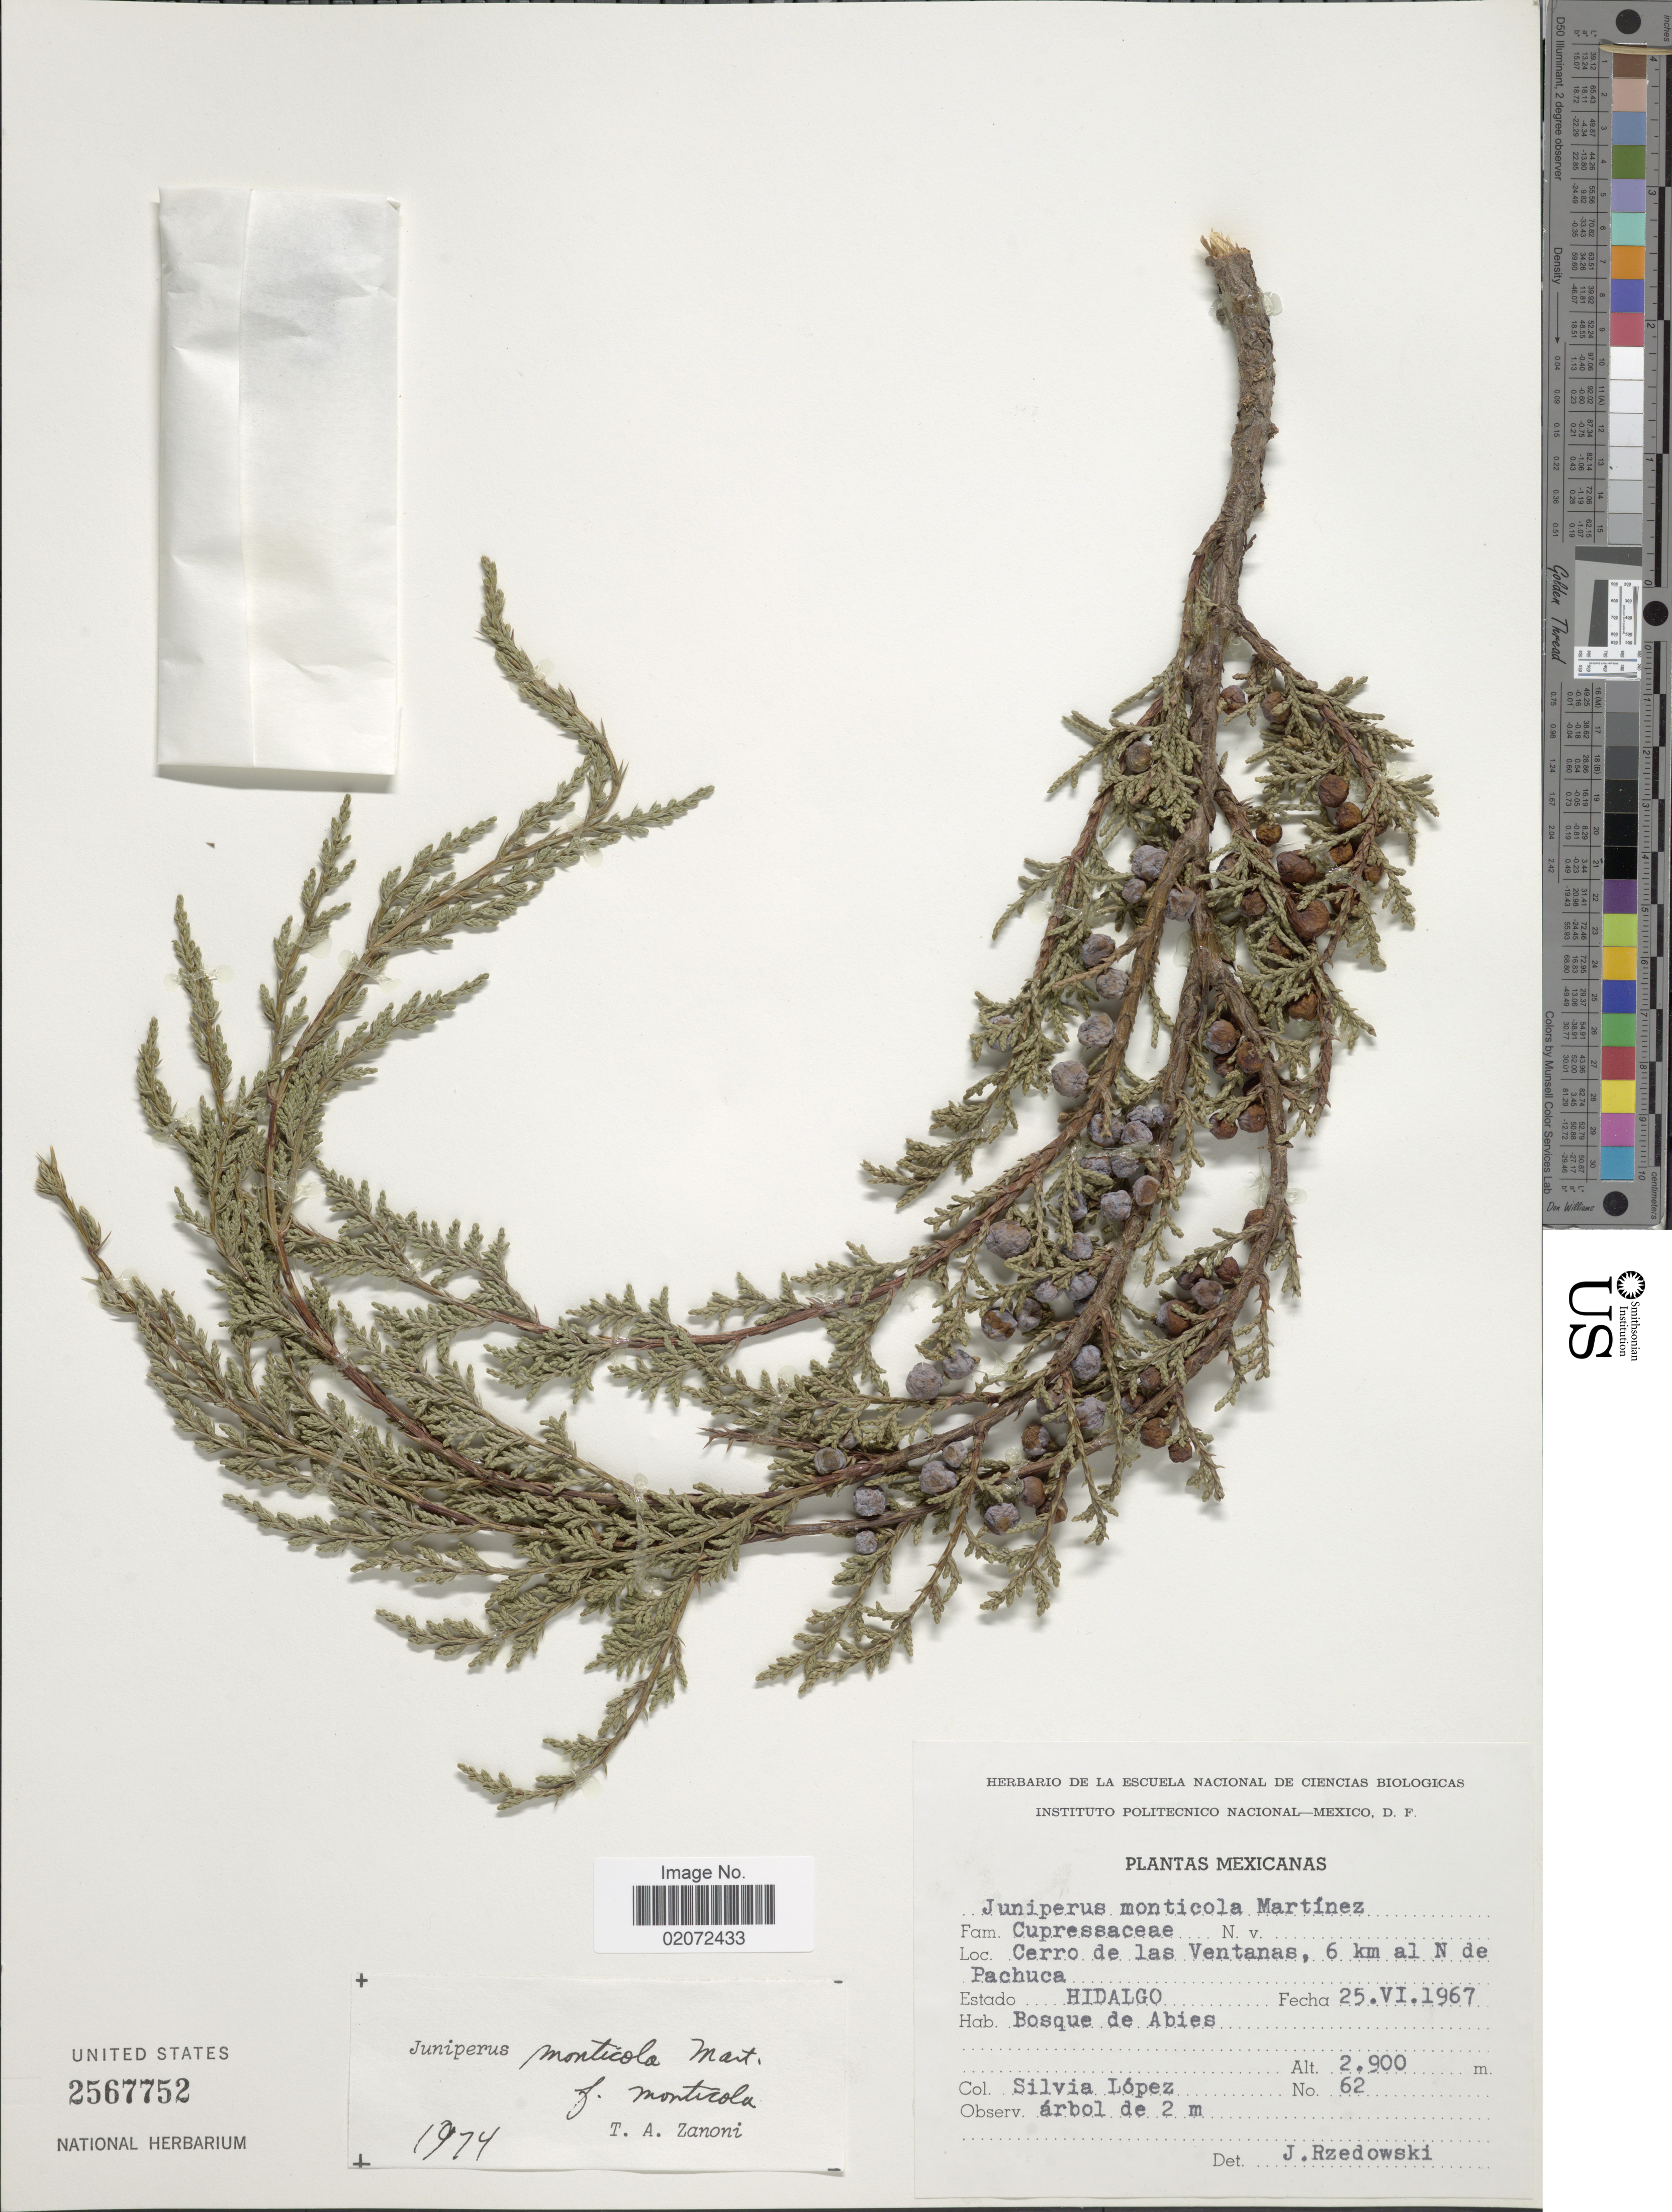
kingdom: Plantae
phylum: Tracheophyta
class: Pinopsida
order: Pinales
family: Cupressaceae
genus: Juniperus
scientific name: Juniperus monticola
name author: Martínez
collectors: S. Lopez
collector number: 62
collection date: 1967-06-25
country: Mexico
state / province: Hidalgo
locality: Cerro de las Ventanas, 6 km al N de Pachuca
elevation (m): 2900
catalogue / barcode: US 2567752